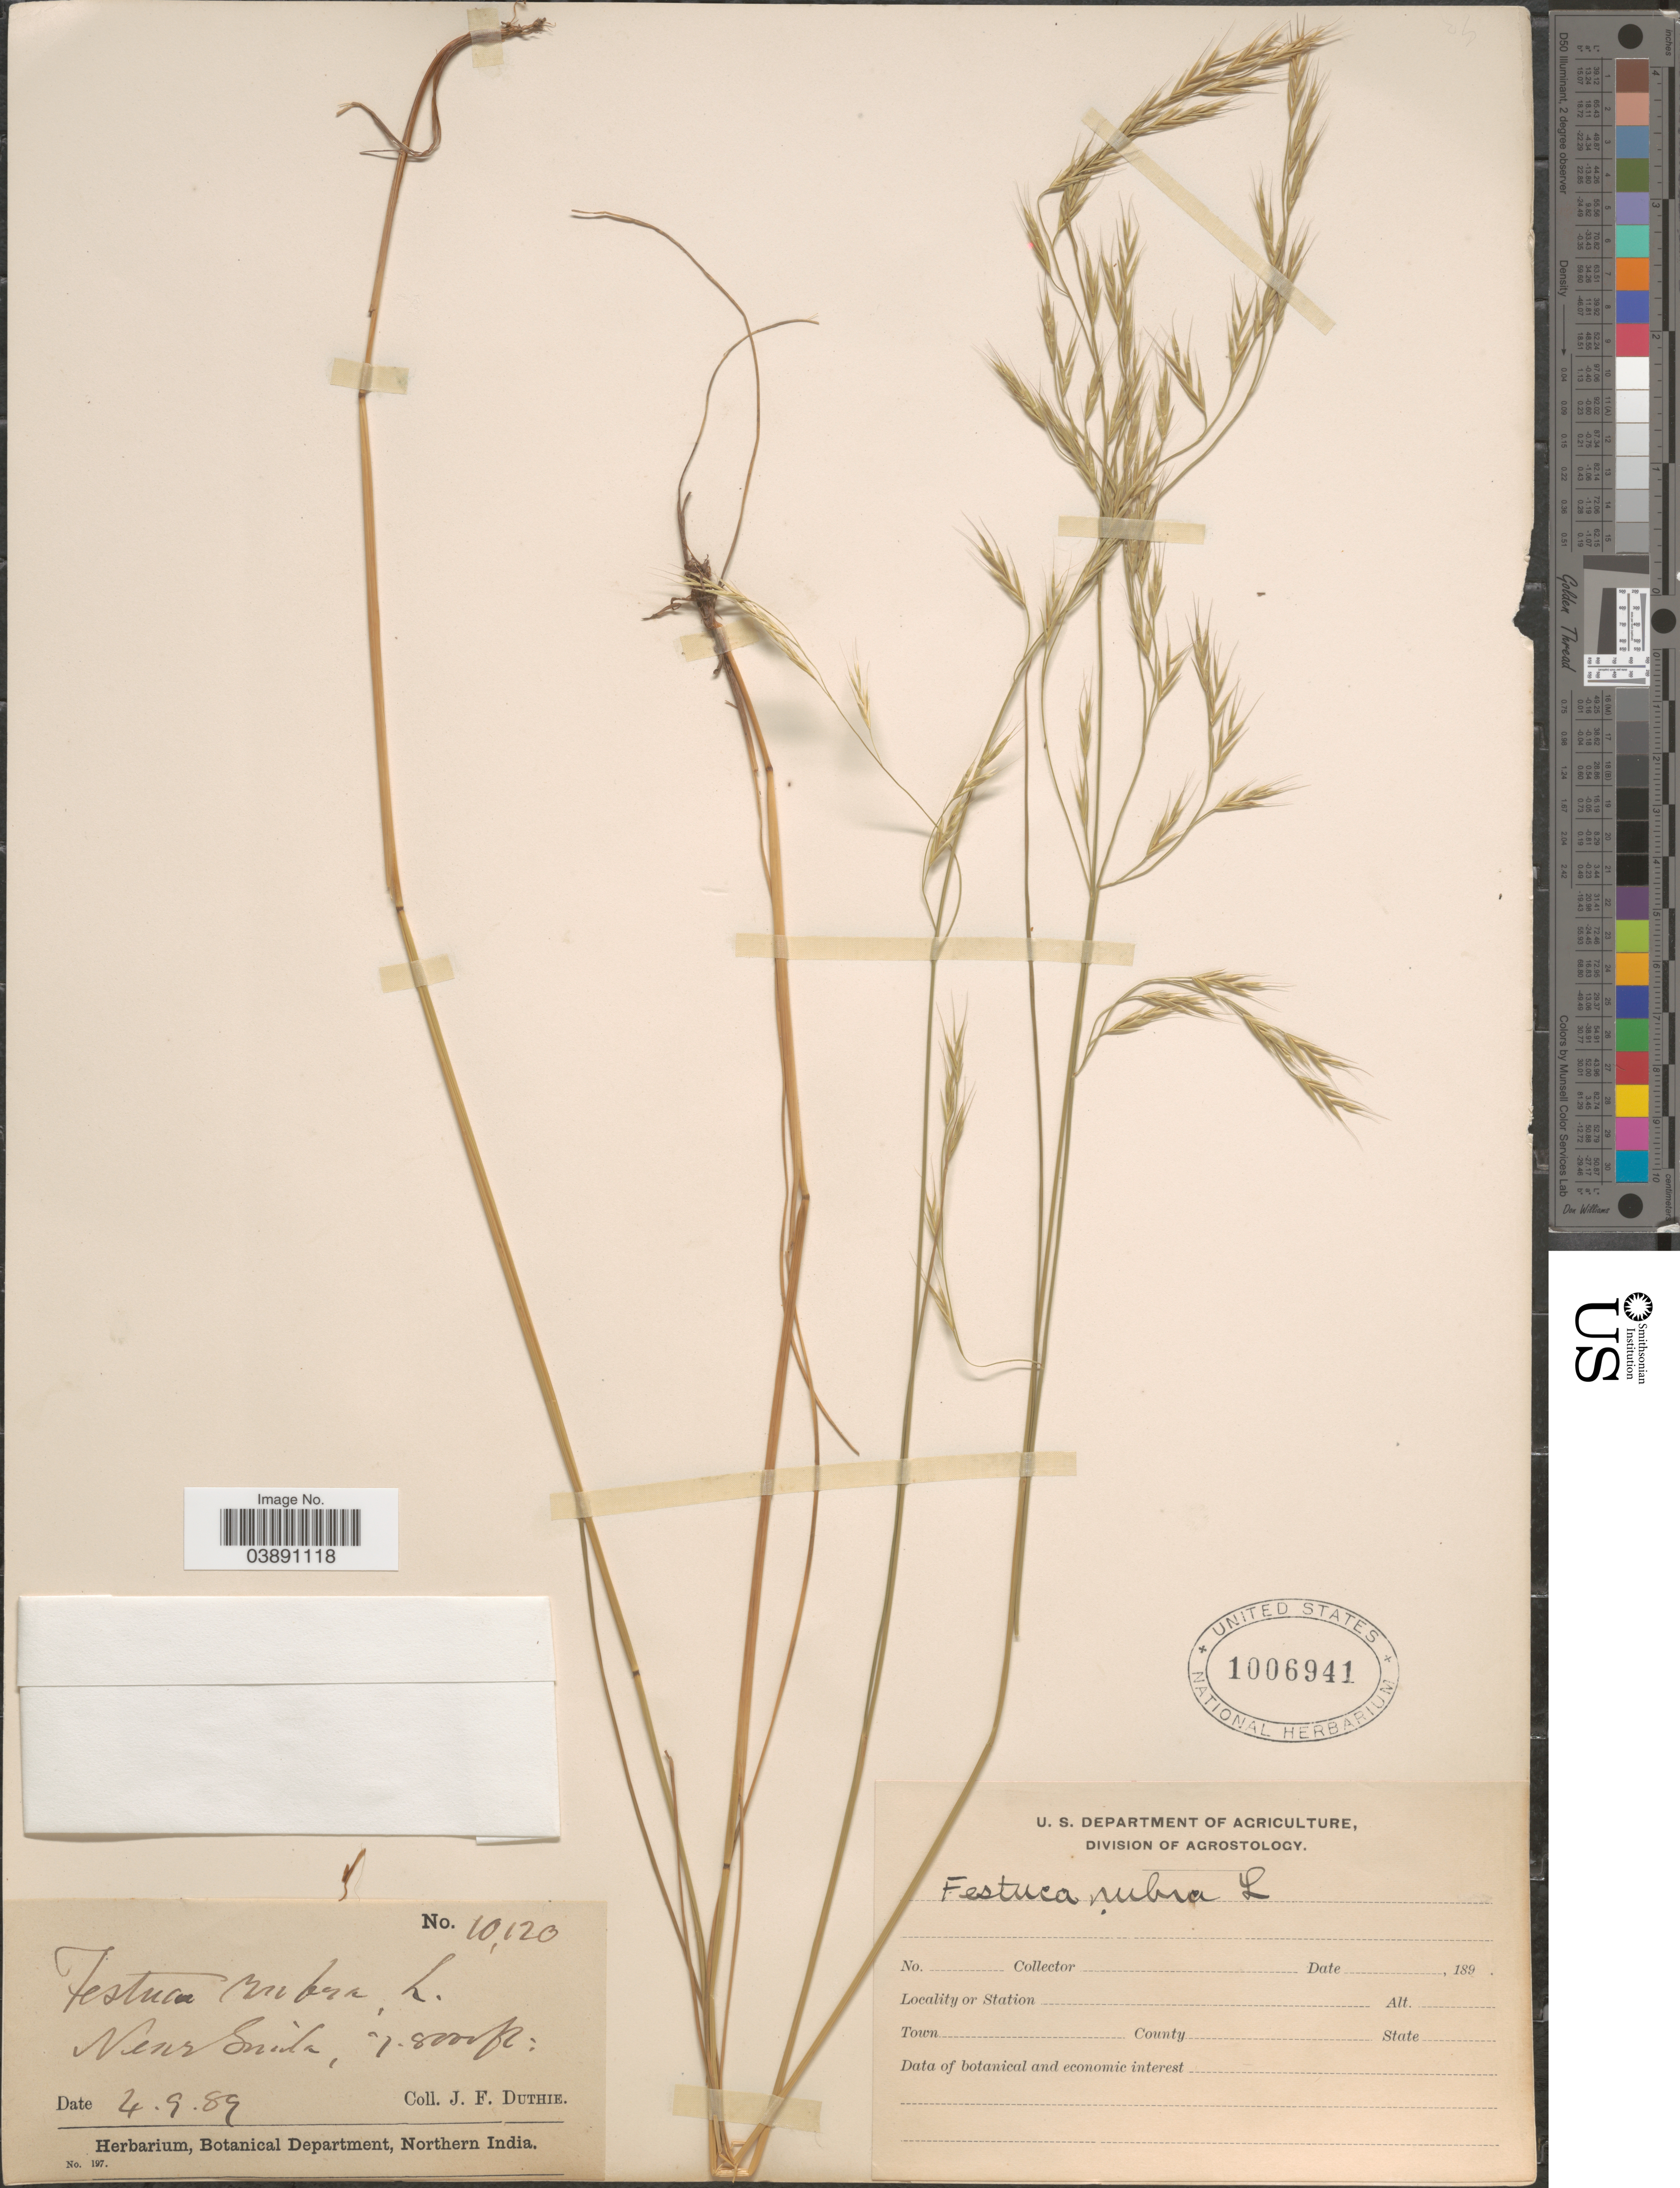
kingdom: Plantae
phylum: Tracheophyta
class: Liliopsida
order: Poales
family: Poaceae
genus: Festuca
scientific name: Festuca rubra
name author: L.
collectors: J. F. Duthie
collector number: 10120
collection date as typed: Transcribed d/m/y: 4/9/89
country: India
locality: Near Simla.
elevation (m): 2134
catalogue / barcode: US 1006941